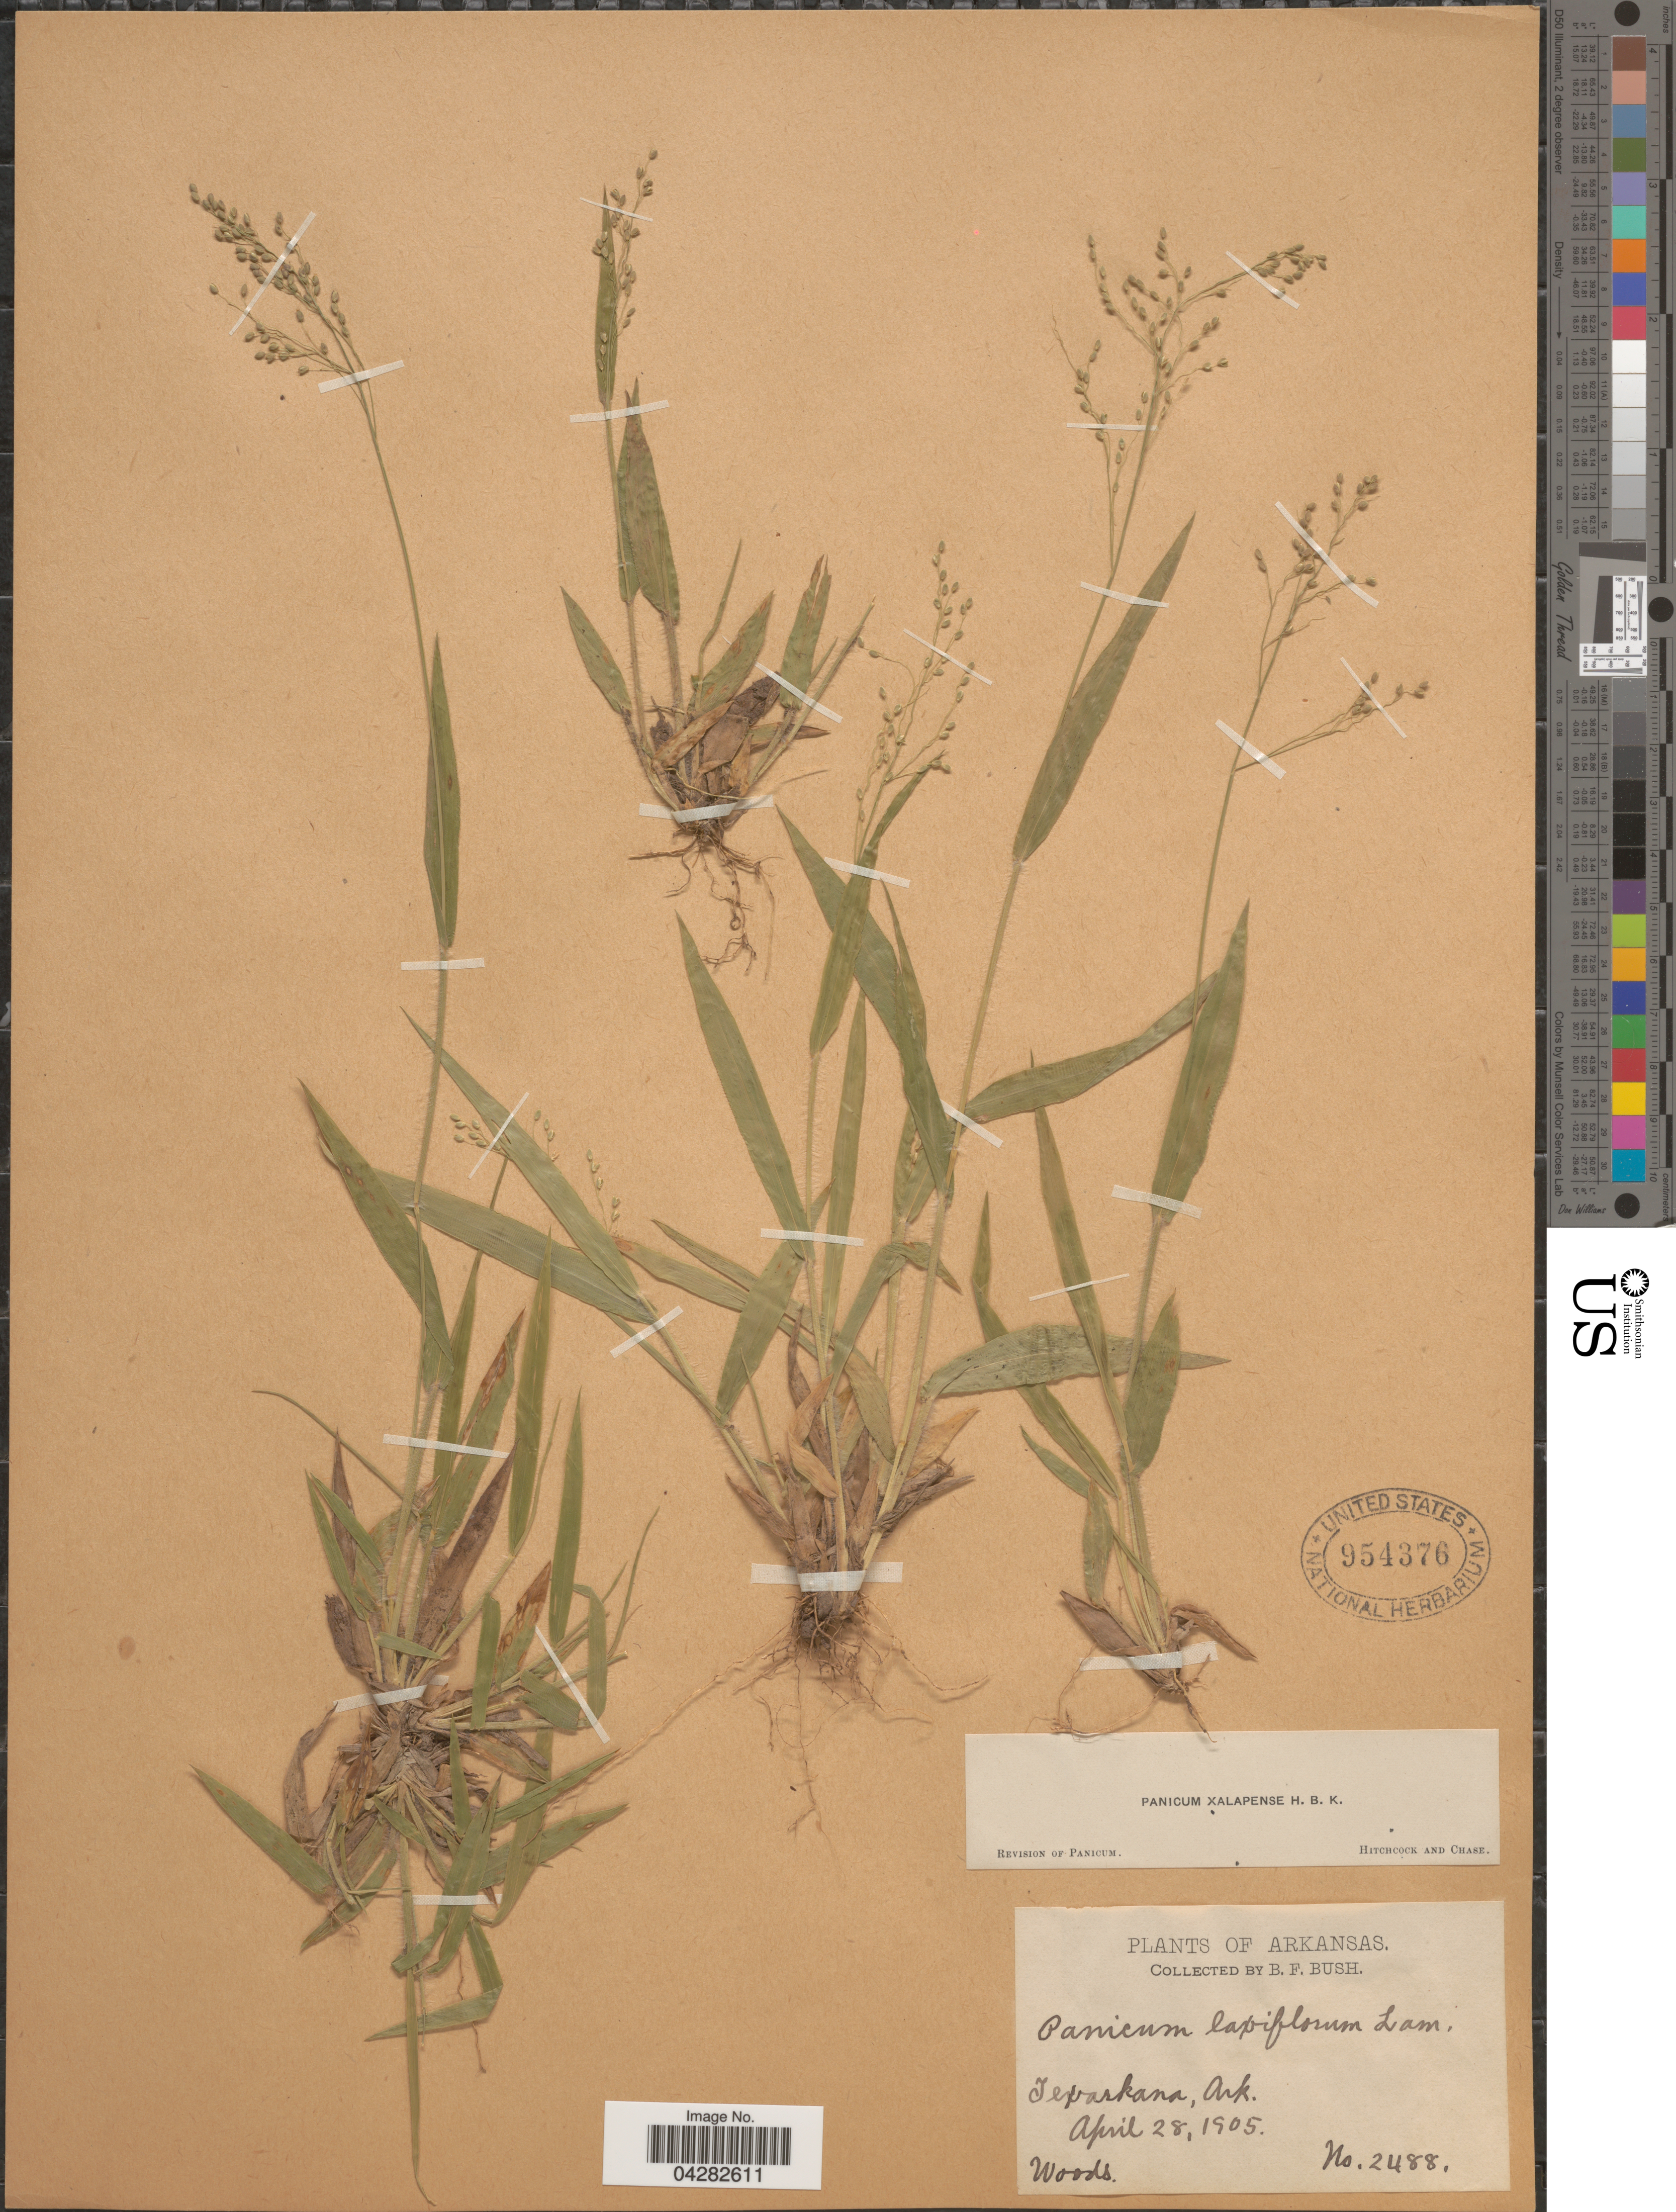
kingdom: Plantae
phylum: Tracheophyta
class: Liliopsida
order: Poales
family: Poaceae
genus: Dichanthelium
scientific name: Dichanthelium laxiflorum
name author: (Lam.) Gould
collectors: B. F. Bush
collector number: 2488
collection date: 1905-04-28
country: United States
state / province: Arkansas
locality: Texarkana.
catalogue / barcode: US 954376